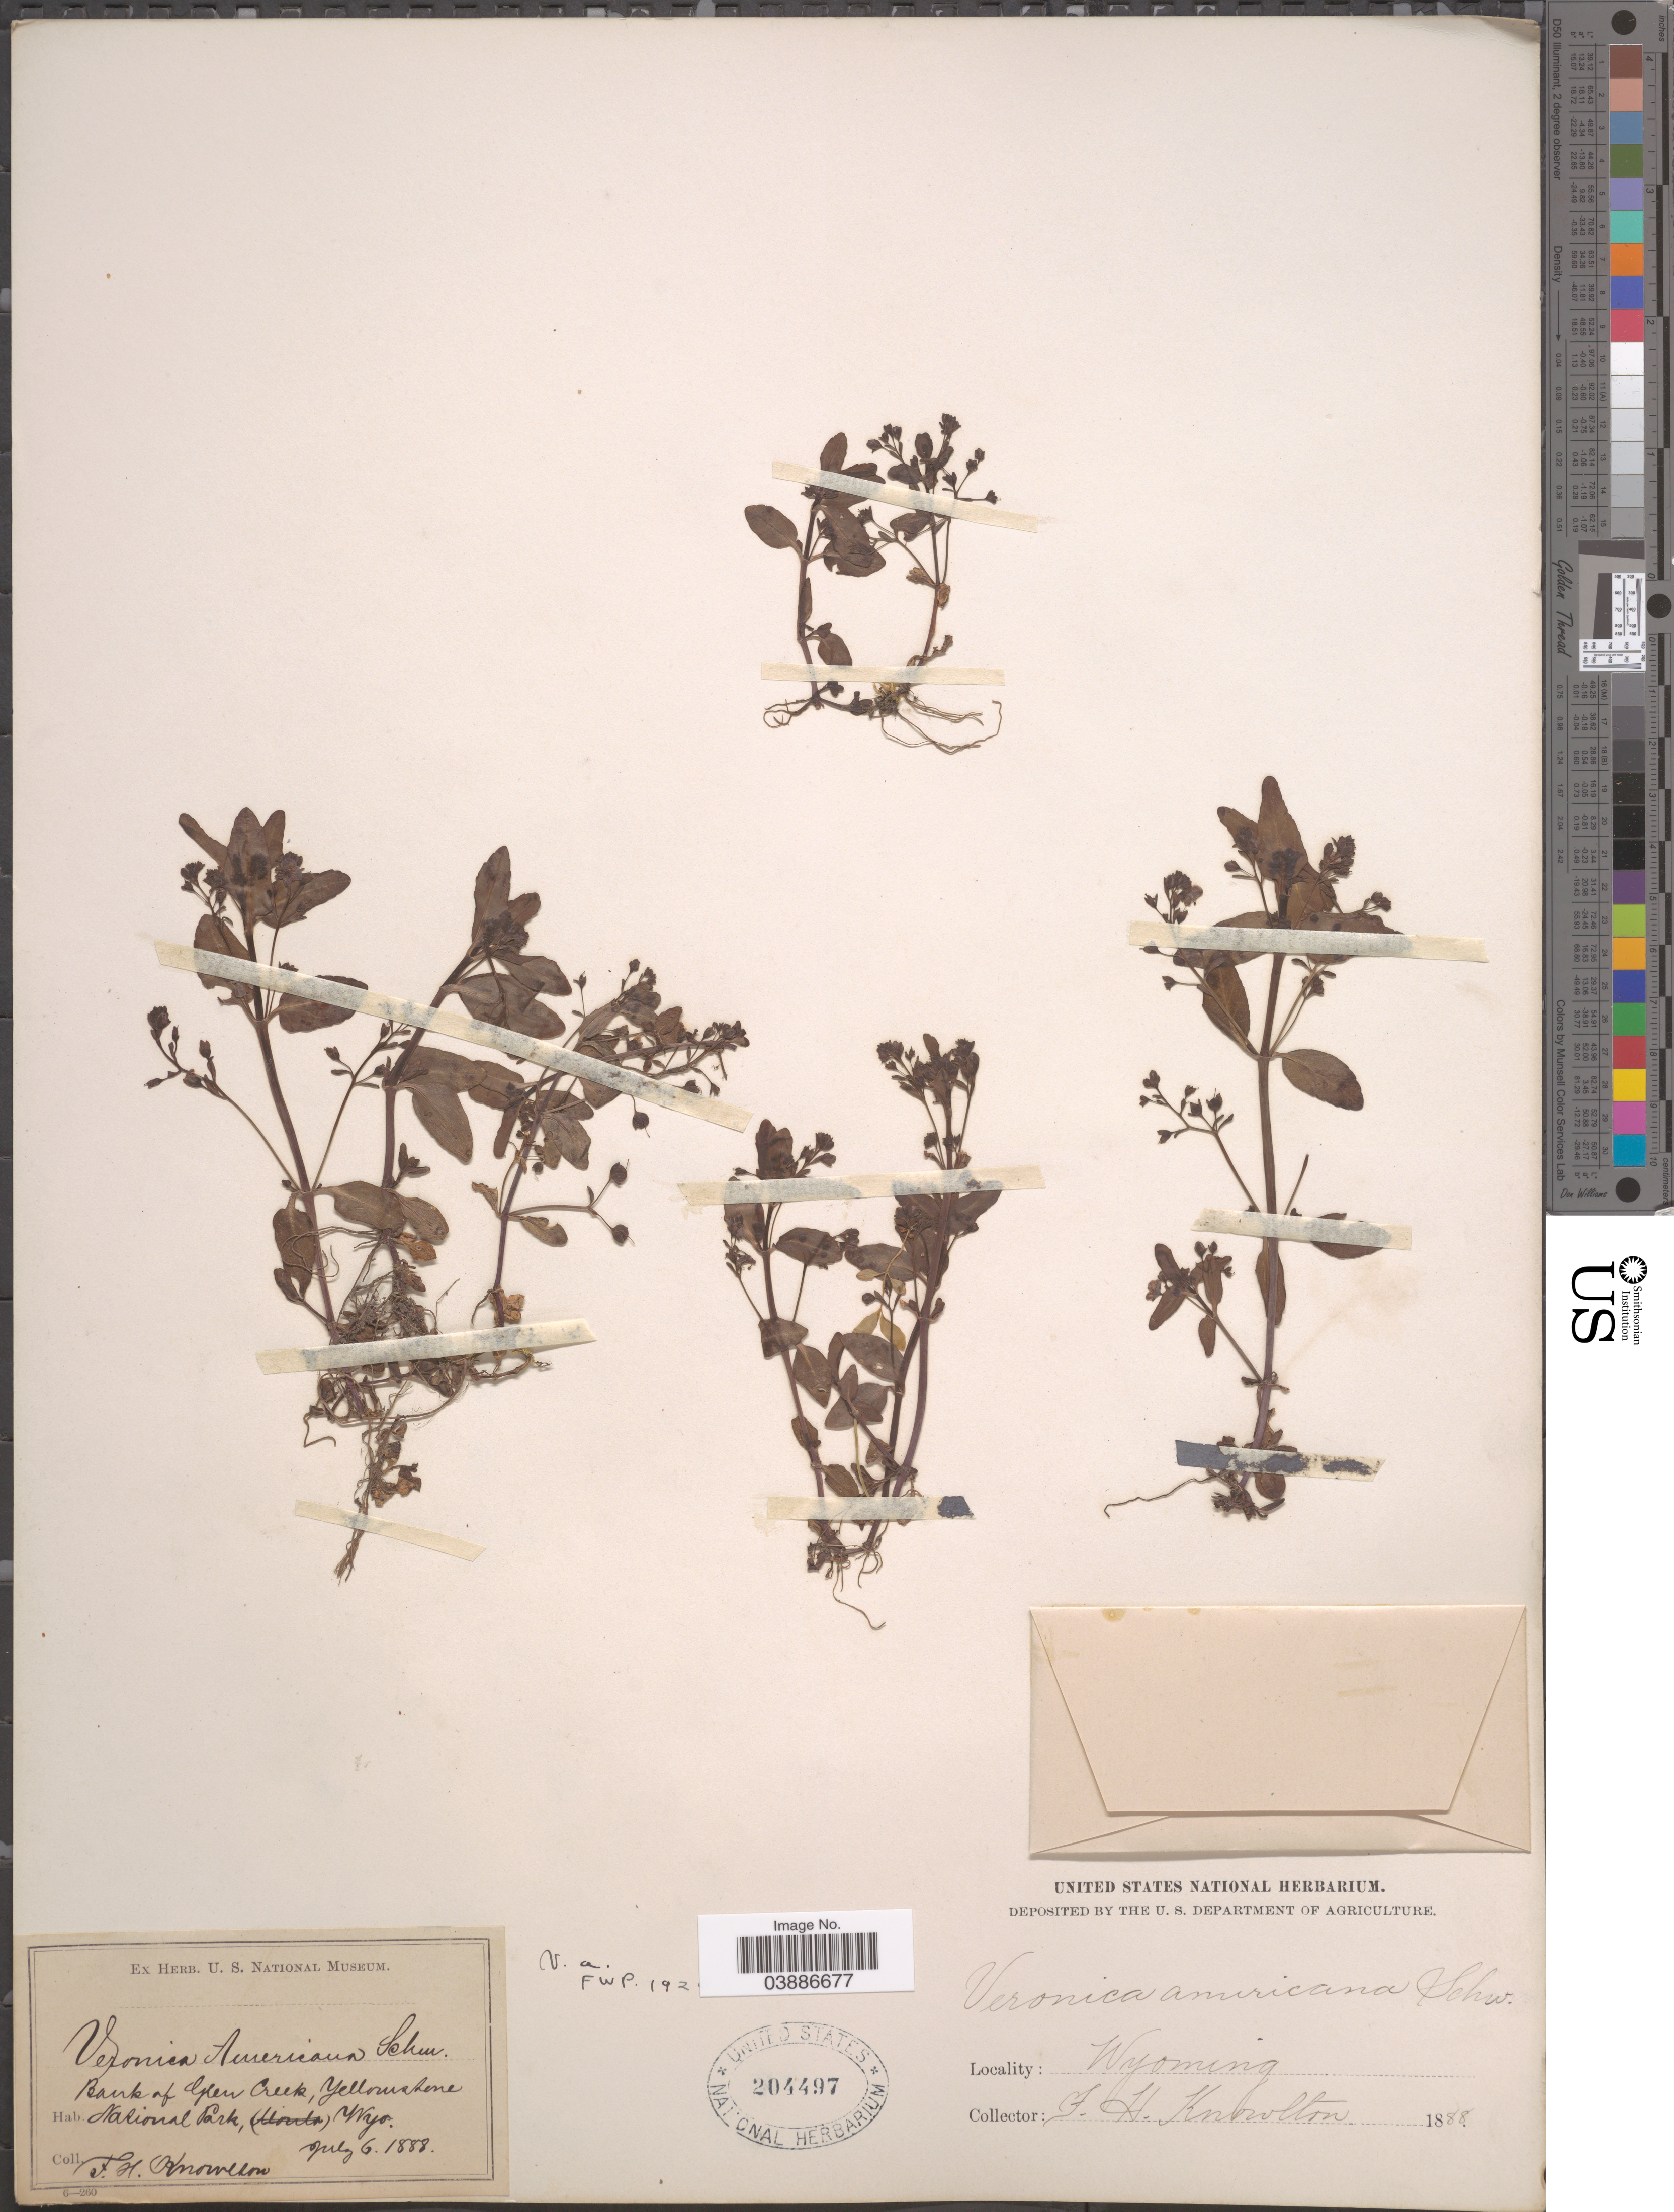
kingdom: Plantae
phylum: Tracheophyta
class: Magnoliopsida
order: Lamiales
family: Plantaginaceae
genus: Veronica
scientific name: Veronica americana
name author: Schwein. ex Benth.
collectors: F. H. Knowlton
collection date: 1888-07-06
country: United States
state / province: Wyoming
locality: Bank of Open Creek, Yellowstone National Park.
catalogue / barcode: US 204497